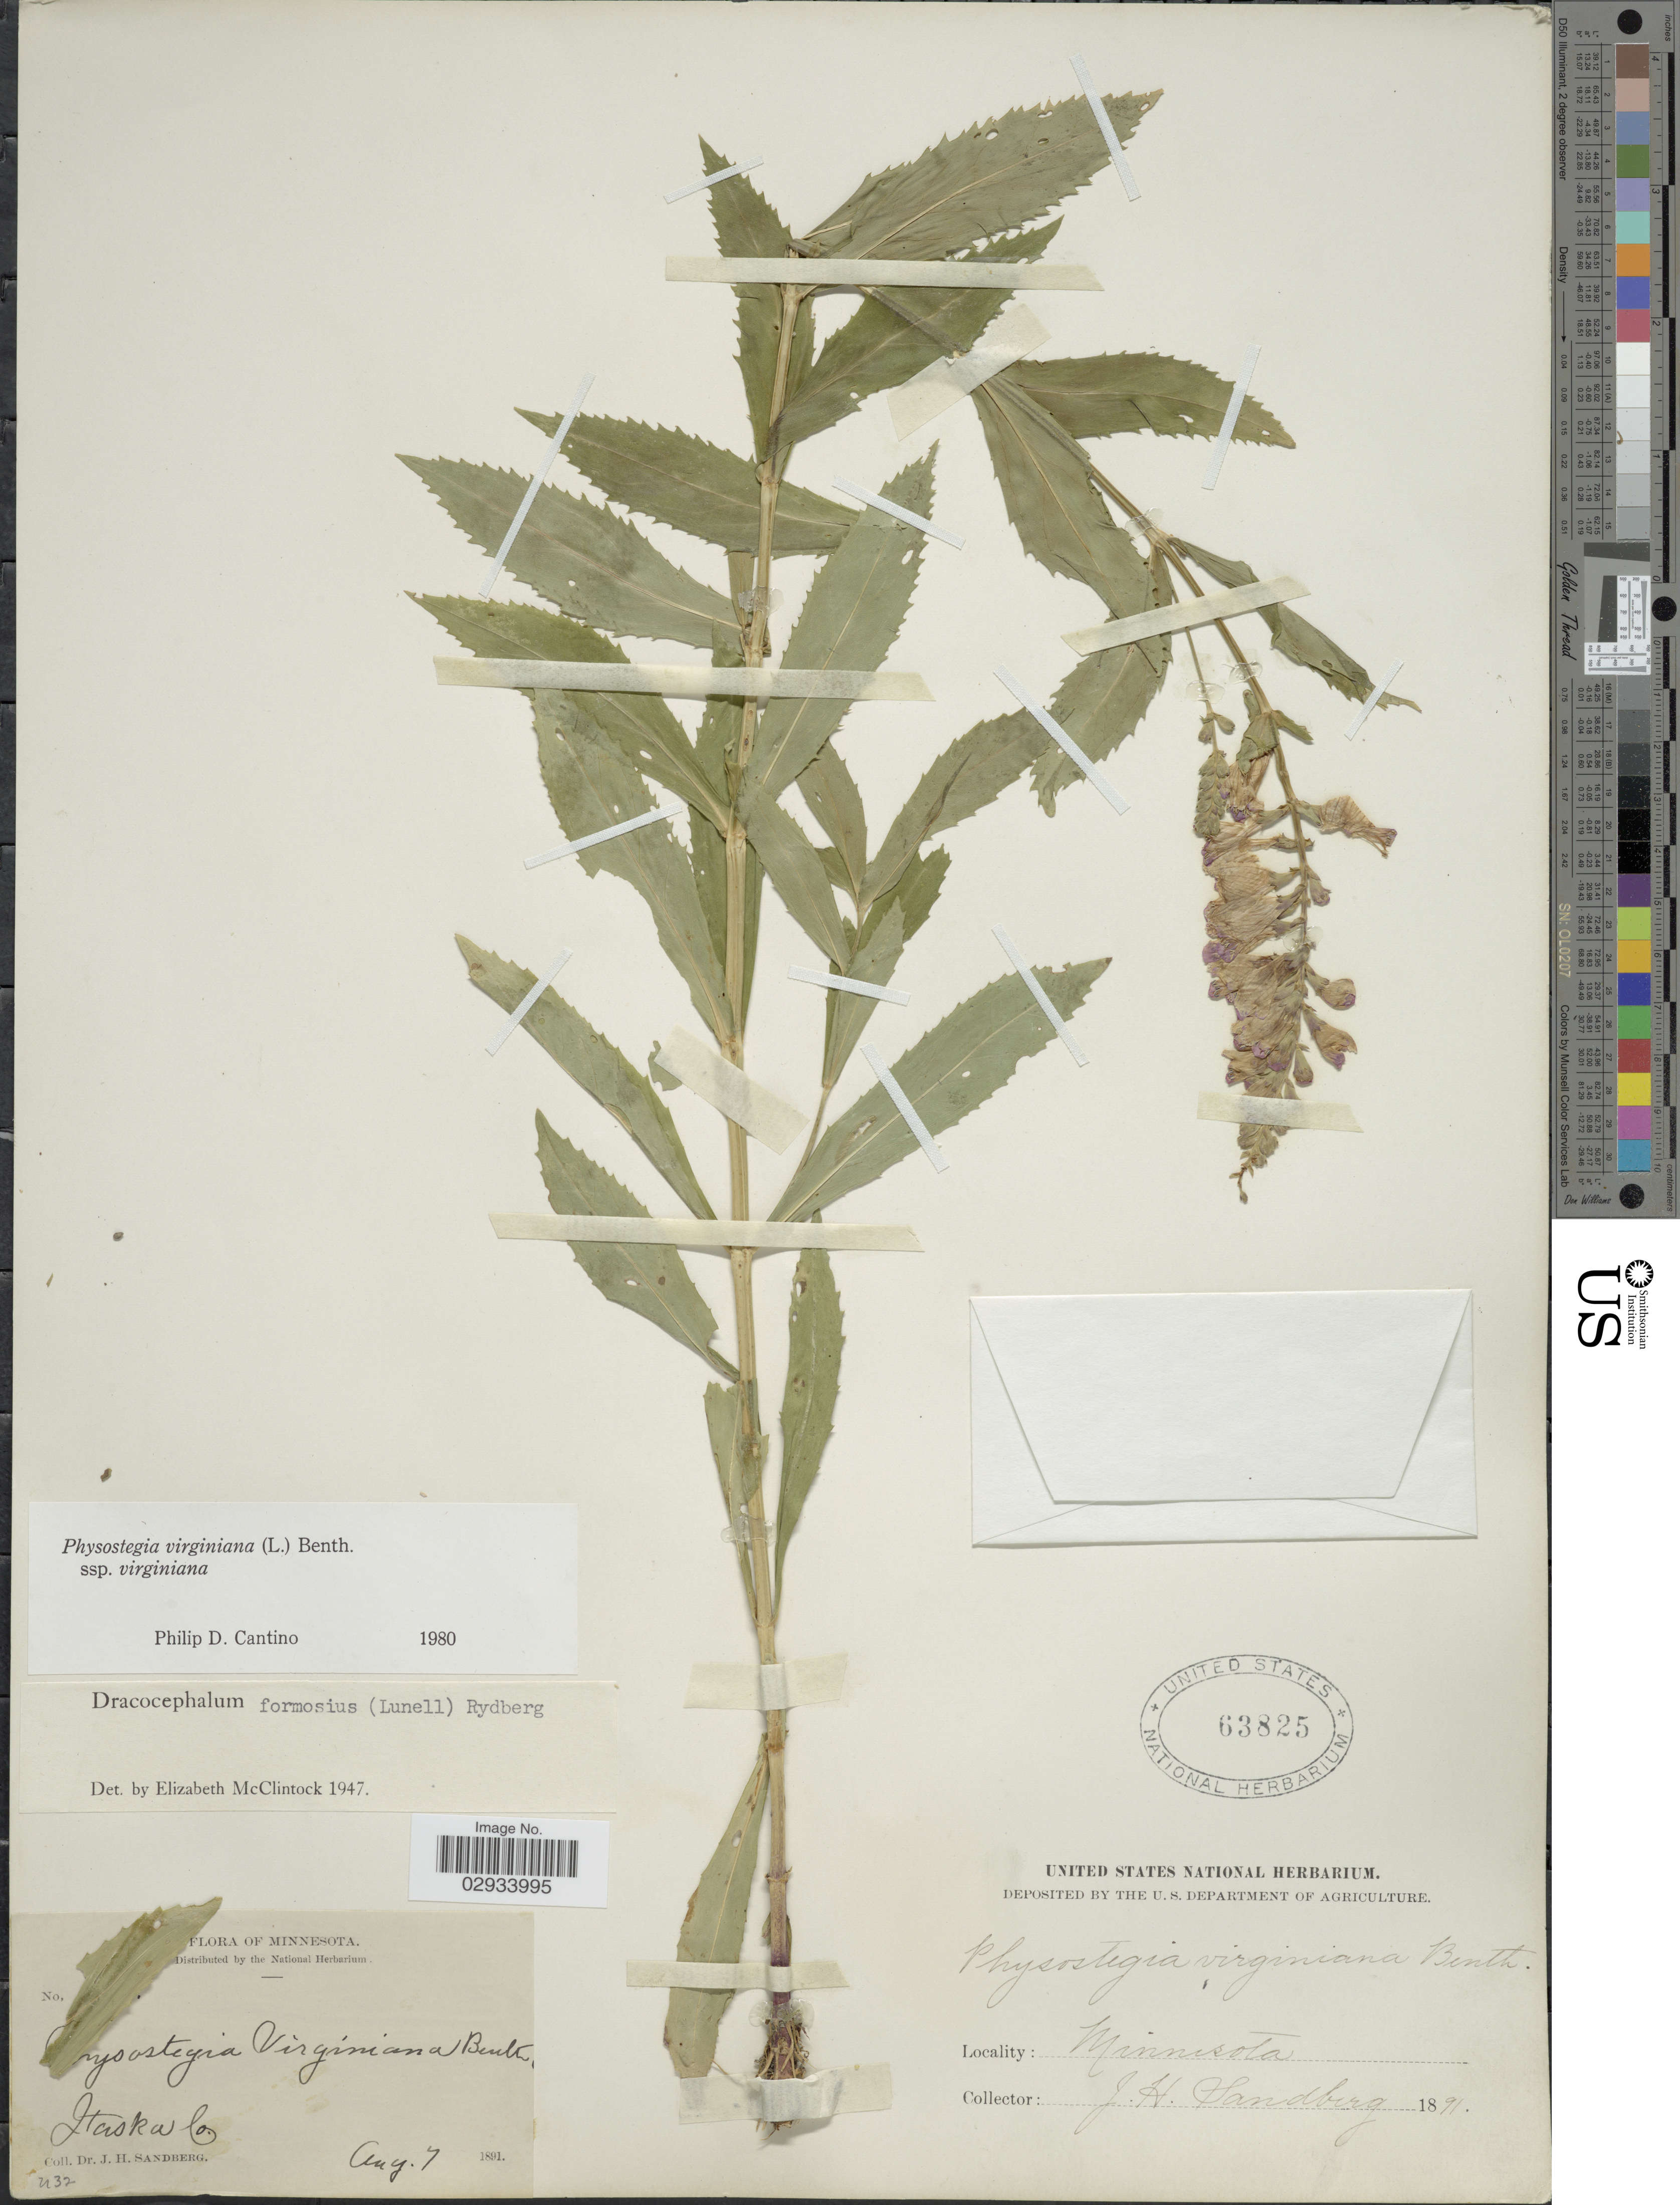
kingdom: Plantae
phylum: Tracheophyta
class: Magnoliopsida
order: Lamiales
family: Lamiaceae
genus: Physostegia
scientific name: Physostegia virginiana subsp. virginiana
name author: (L.) Benth.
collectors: J. H. Sandberg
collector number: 432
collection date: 1891-08-07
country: United States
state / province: Minnesota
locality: Itaska Co.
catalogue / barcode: US 63825